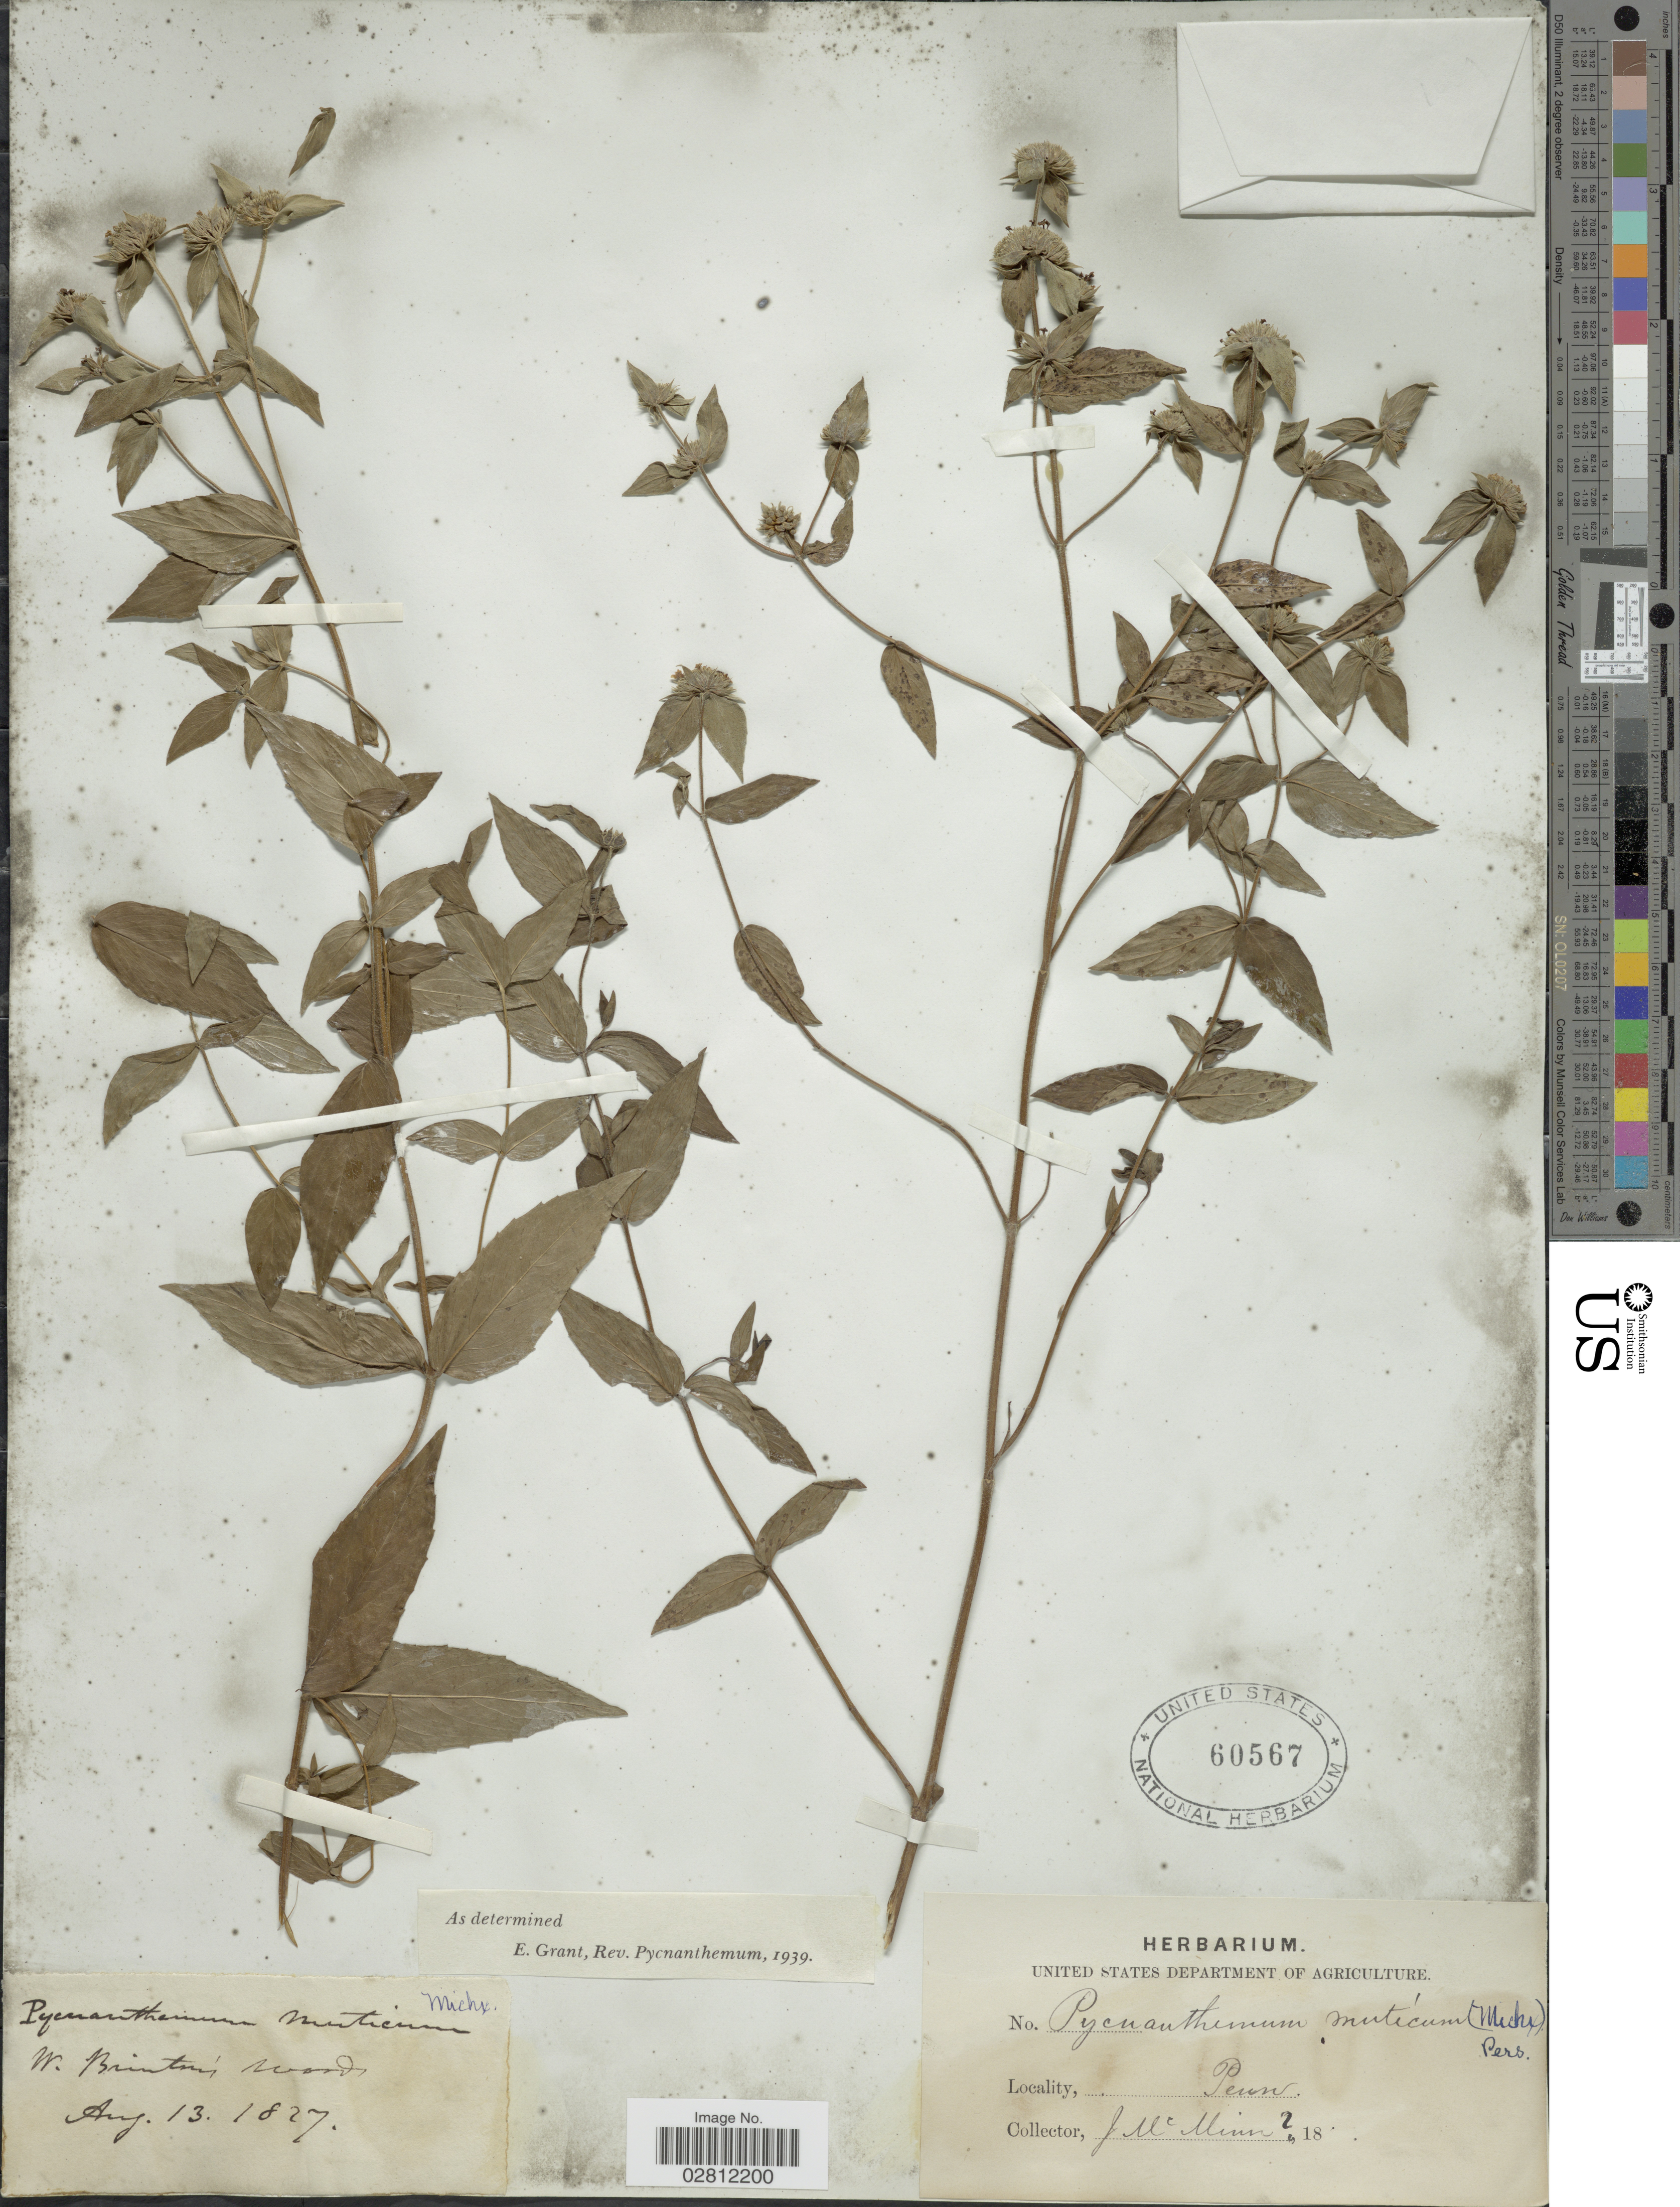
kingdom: Plantae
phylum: Tracheophyta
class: Magnoliopsida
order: Lamiales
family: Lamiaceae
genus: Pycnanthemum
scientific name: Pycnanthemum muticum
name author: (Michx.) Pers.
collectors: J. McMinn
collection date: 1827-08-13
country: United States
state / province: Pennsylvania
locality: W. Brinton woods.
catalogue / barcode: US 60567